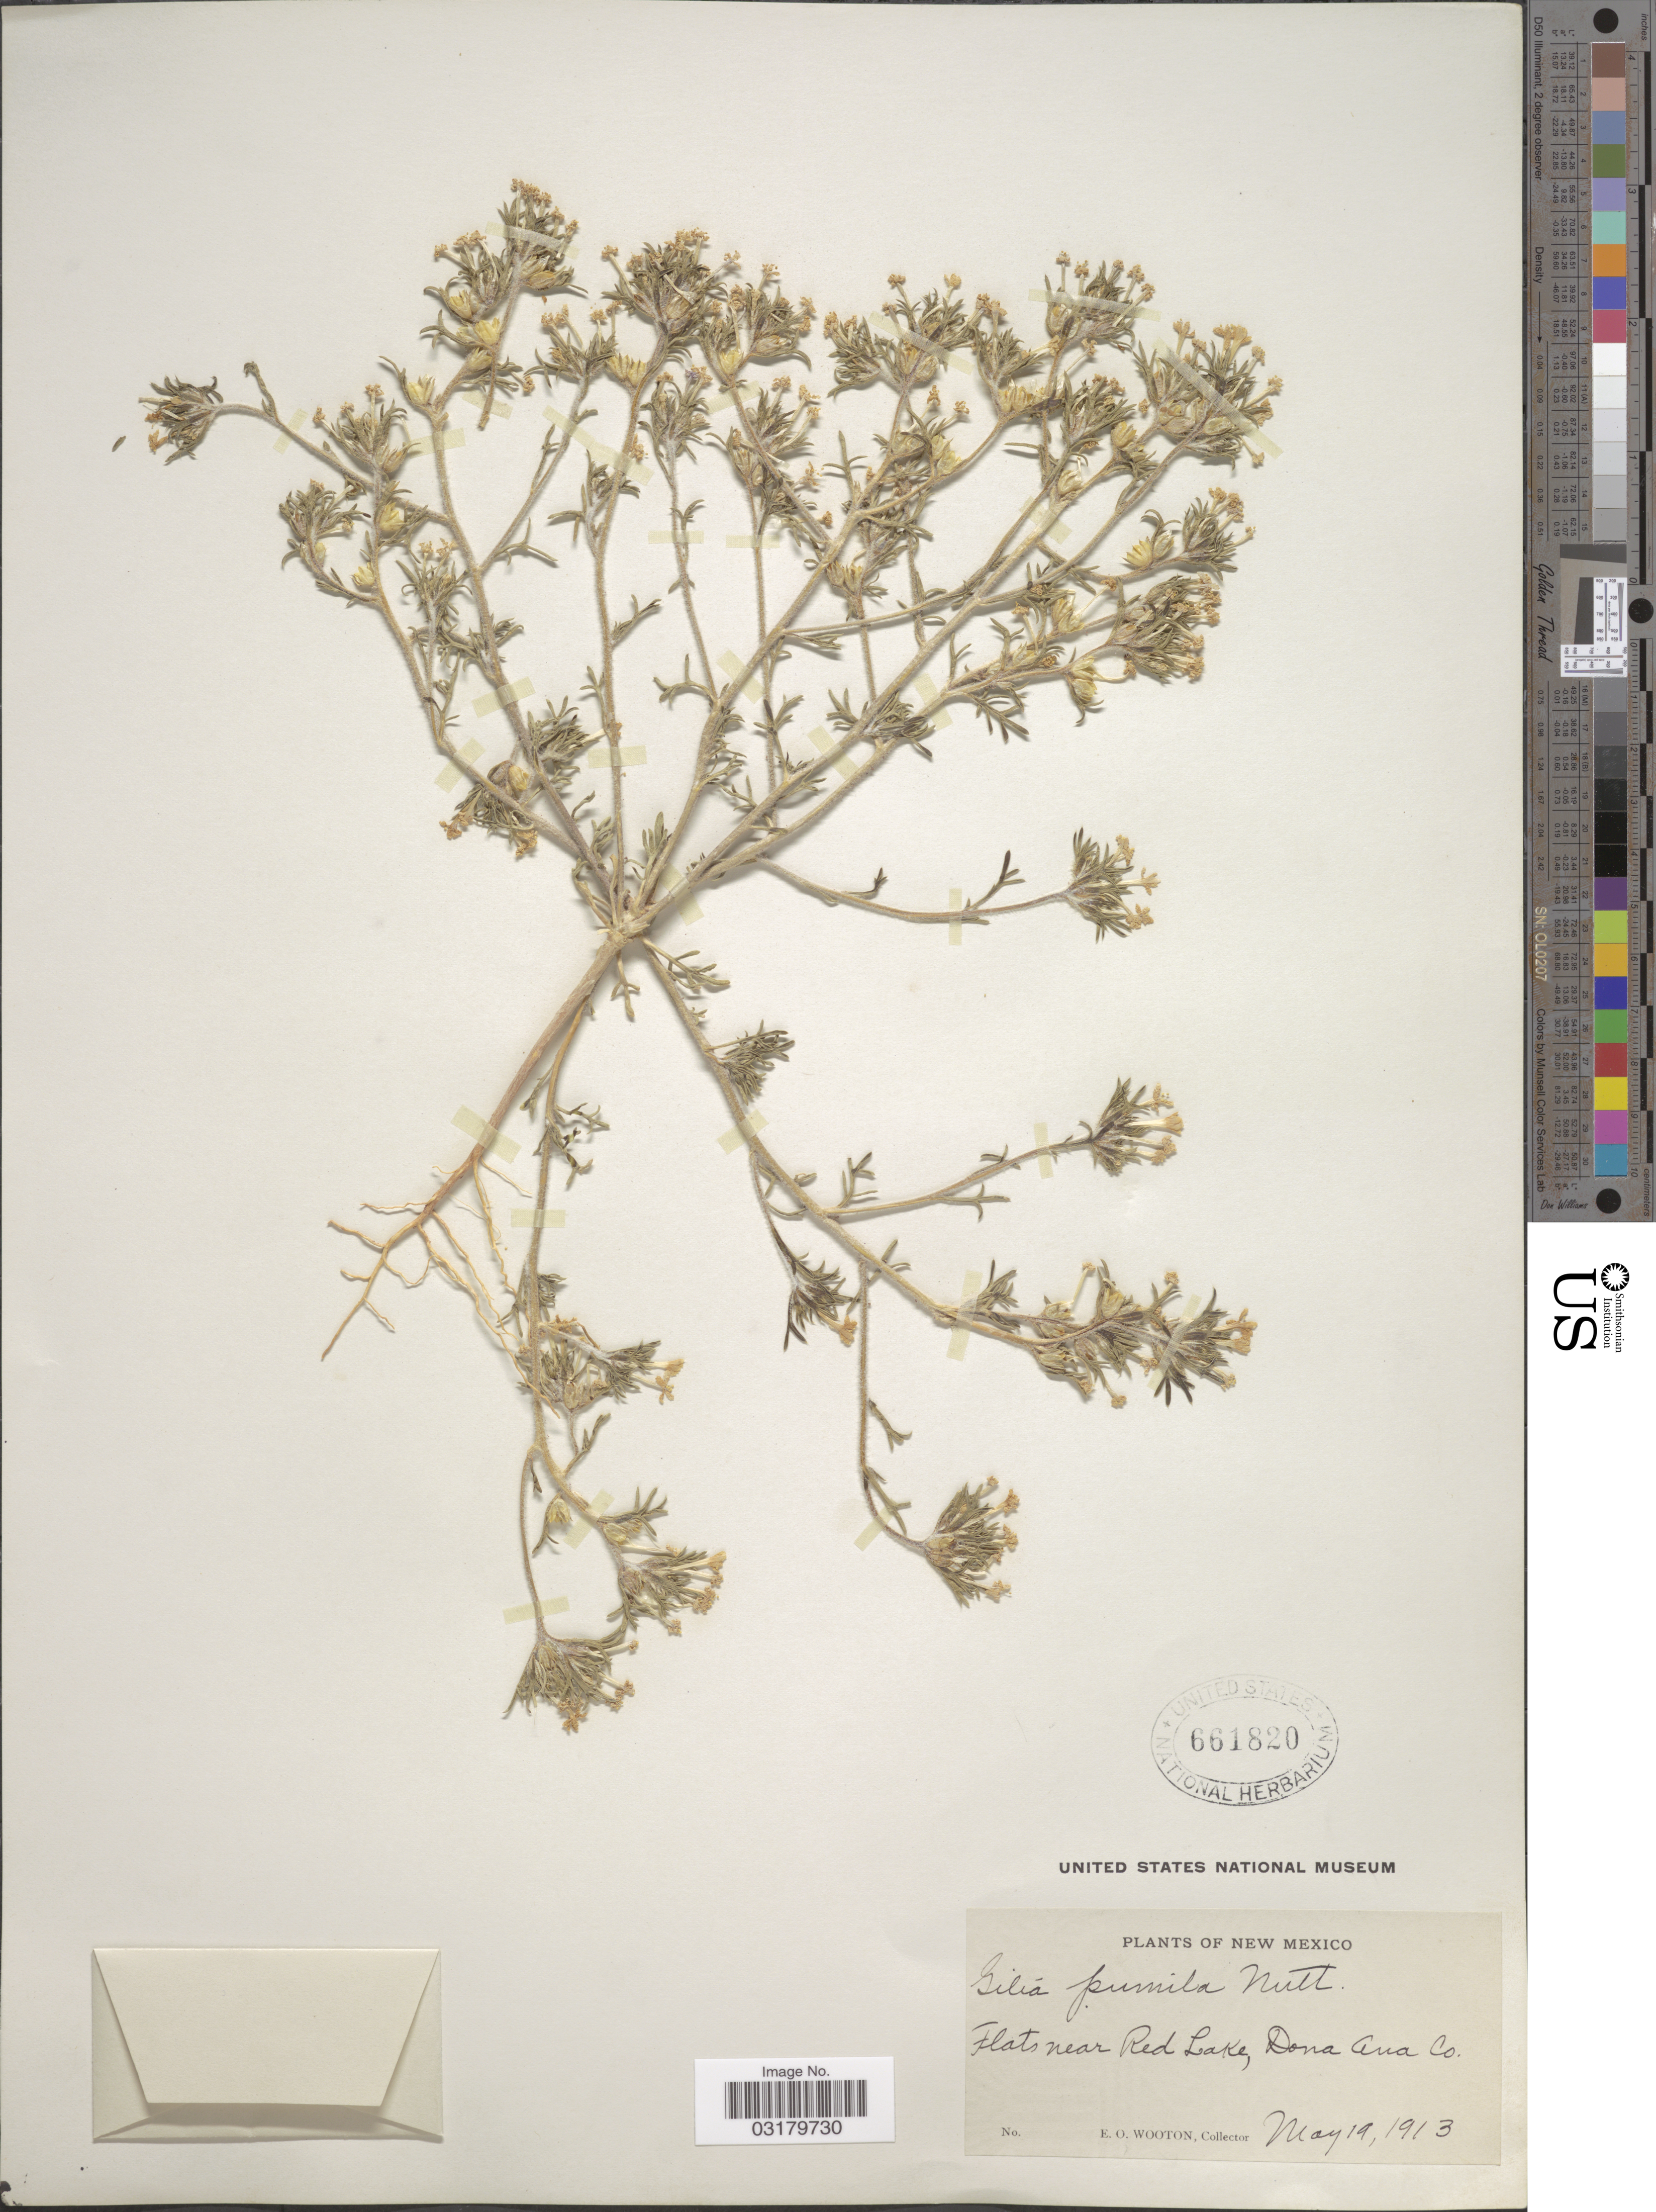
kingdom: Plantae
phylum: Tracheophyta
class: Magnoliopsida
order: Ericales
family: Polemoniaceae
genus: Ipomopsis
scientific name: Ipomopsis pumila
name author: (Nutt.) V.E. Grant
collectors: E. O. Wooton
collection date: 1913-05-19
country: United States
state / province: New Mexico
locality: Flats near Red Lake, Dona Ana Co.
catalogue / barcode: US 661820